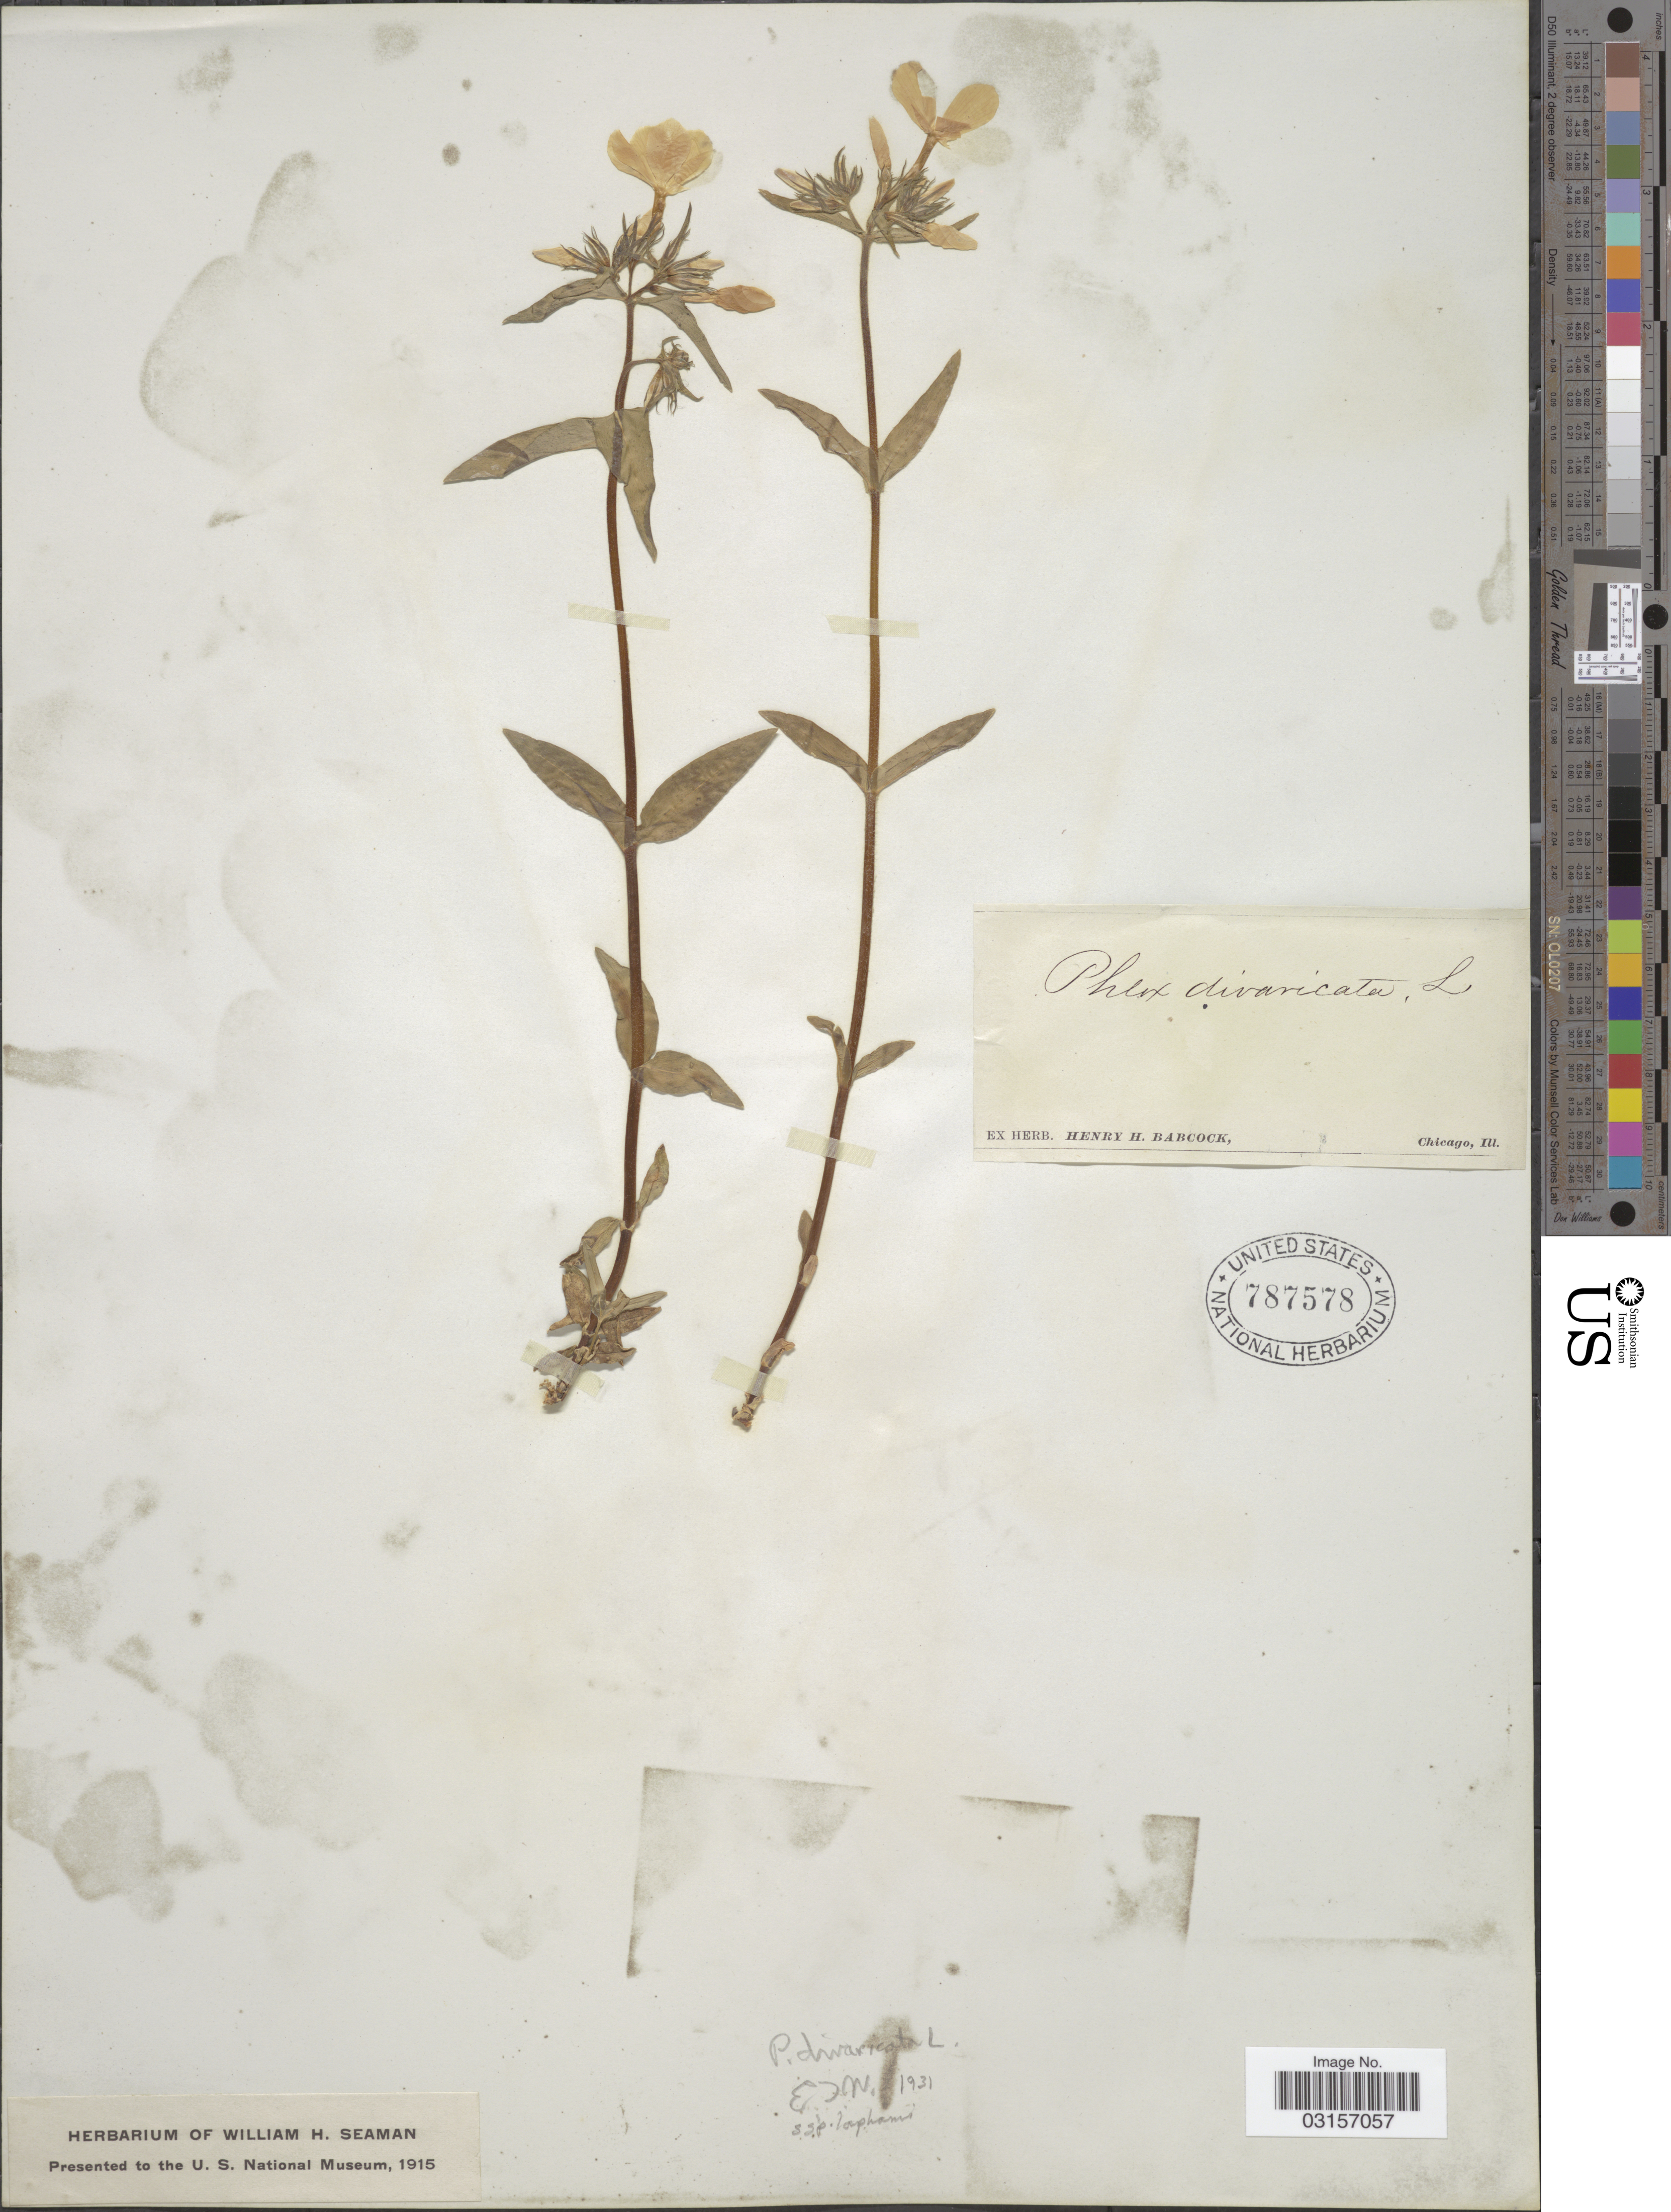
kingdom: Plantae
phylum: Tracheophyta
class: Magnoliopsida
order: Ericales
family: Polemoniaceae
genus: Phlox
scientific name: Phlox divaricata subsp. laphamii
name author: (Alph. Wood) Wherry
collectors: ex herb. H. H. Babcock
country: United States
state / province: Illinois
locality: Chicago.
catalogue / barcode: US 787578